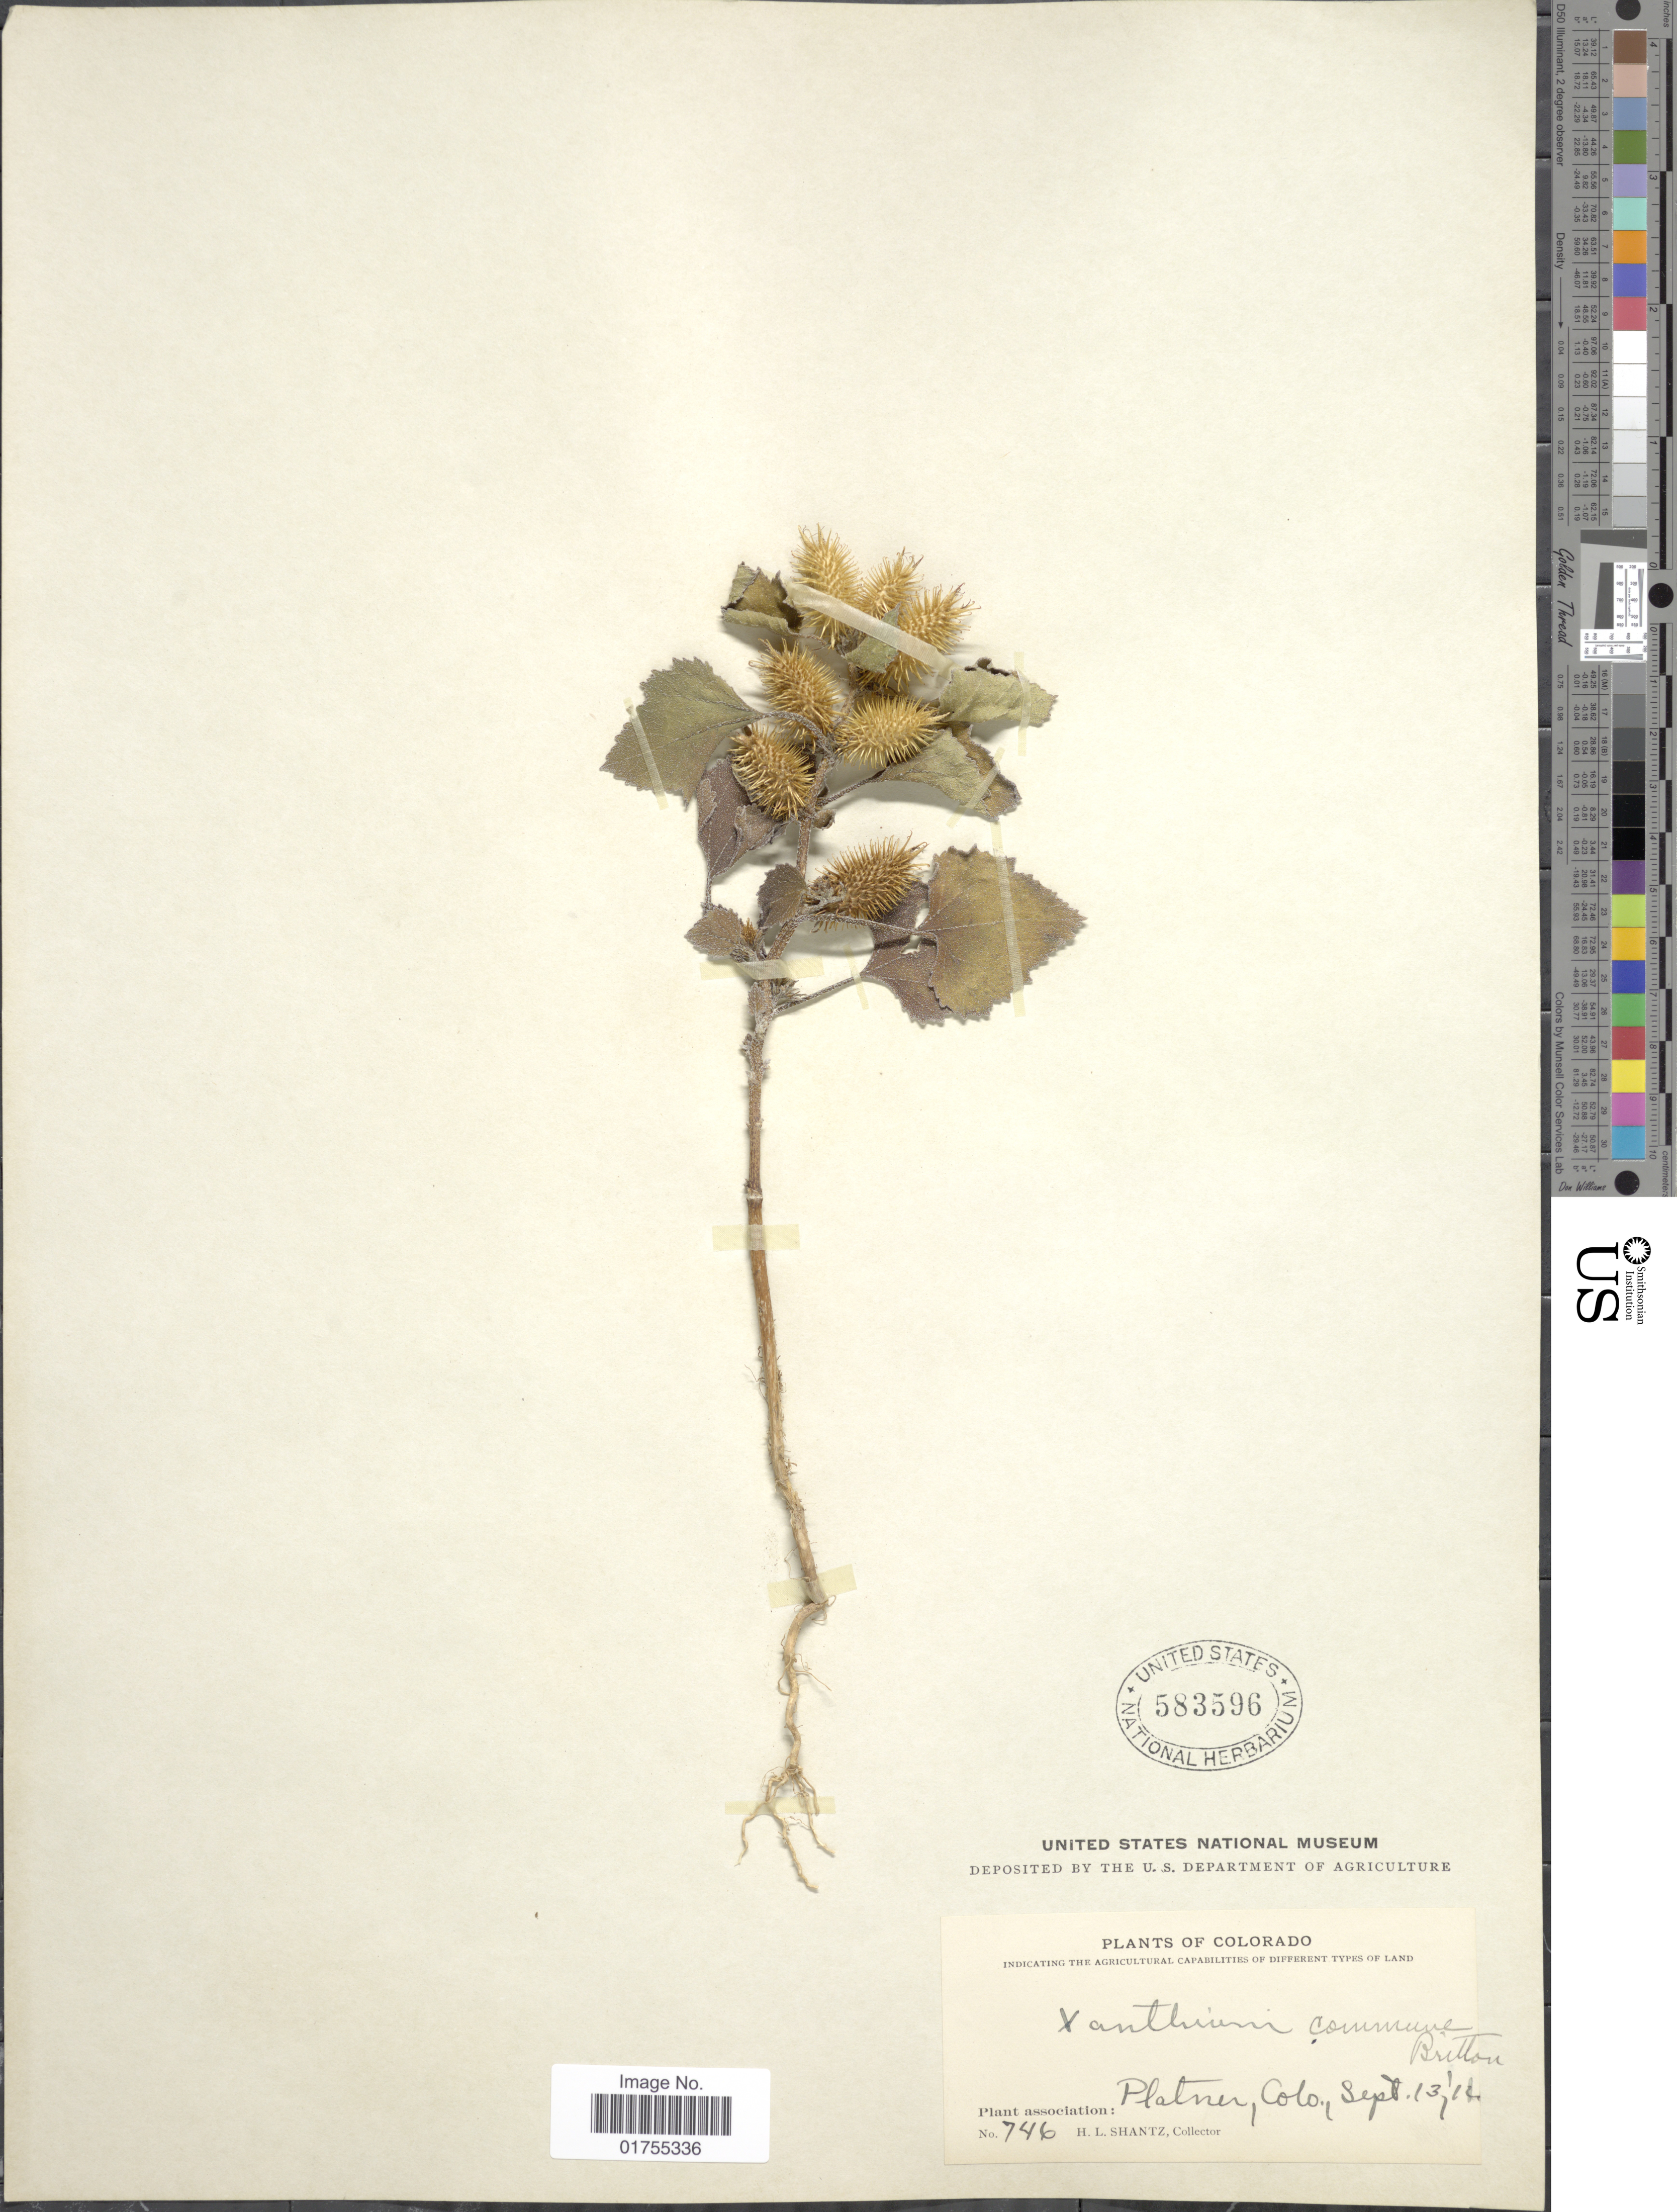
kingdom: Plantae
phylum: Tracheophyta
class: Magnoliopsida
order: Asterales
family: Asteraceae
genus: Xanthium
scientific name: Xanthium strumarium var. canadense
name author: (Mill.) Torr. & A. Gray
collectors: H. Shantz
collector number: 746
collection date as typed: Transcribed d/m/y: 13/9/11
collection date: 1911-09-13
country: United States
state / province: Colorado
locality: Platner, Colo.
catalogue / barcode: US 583596